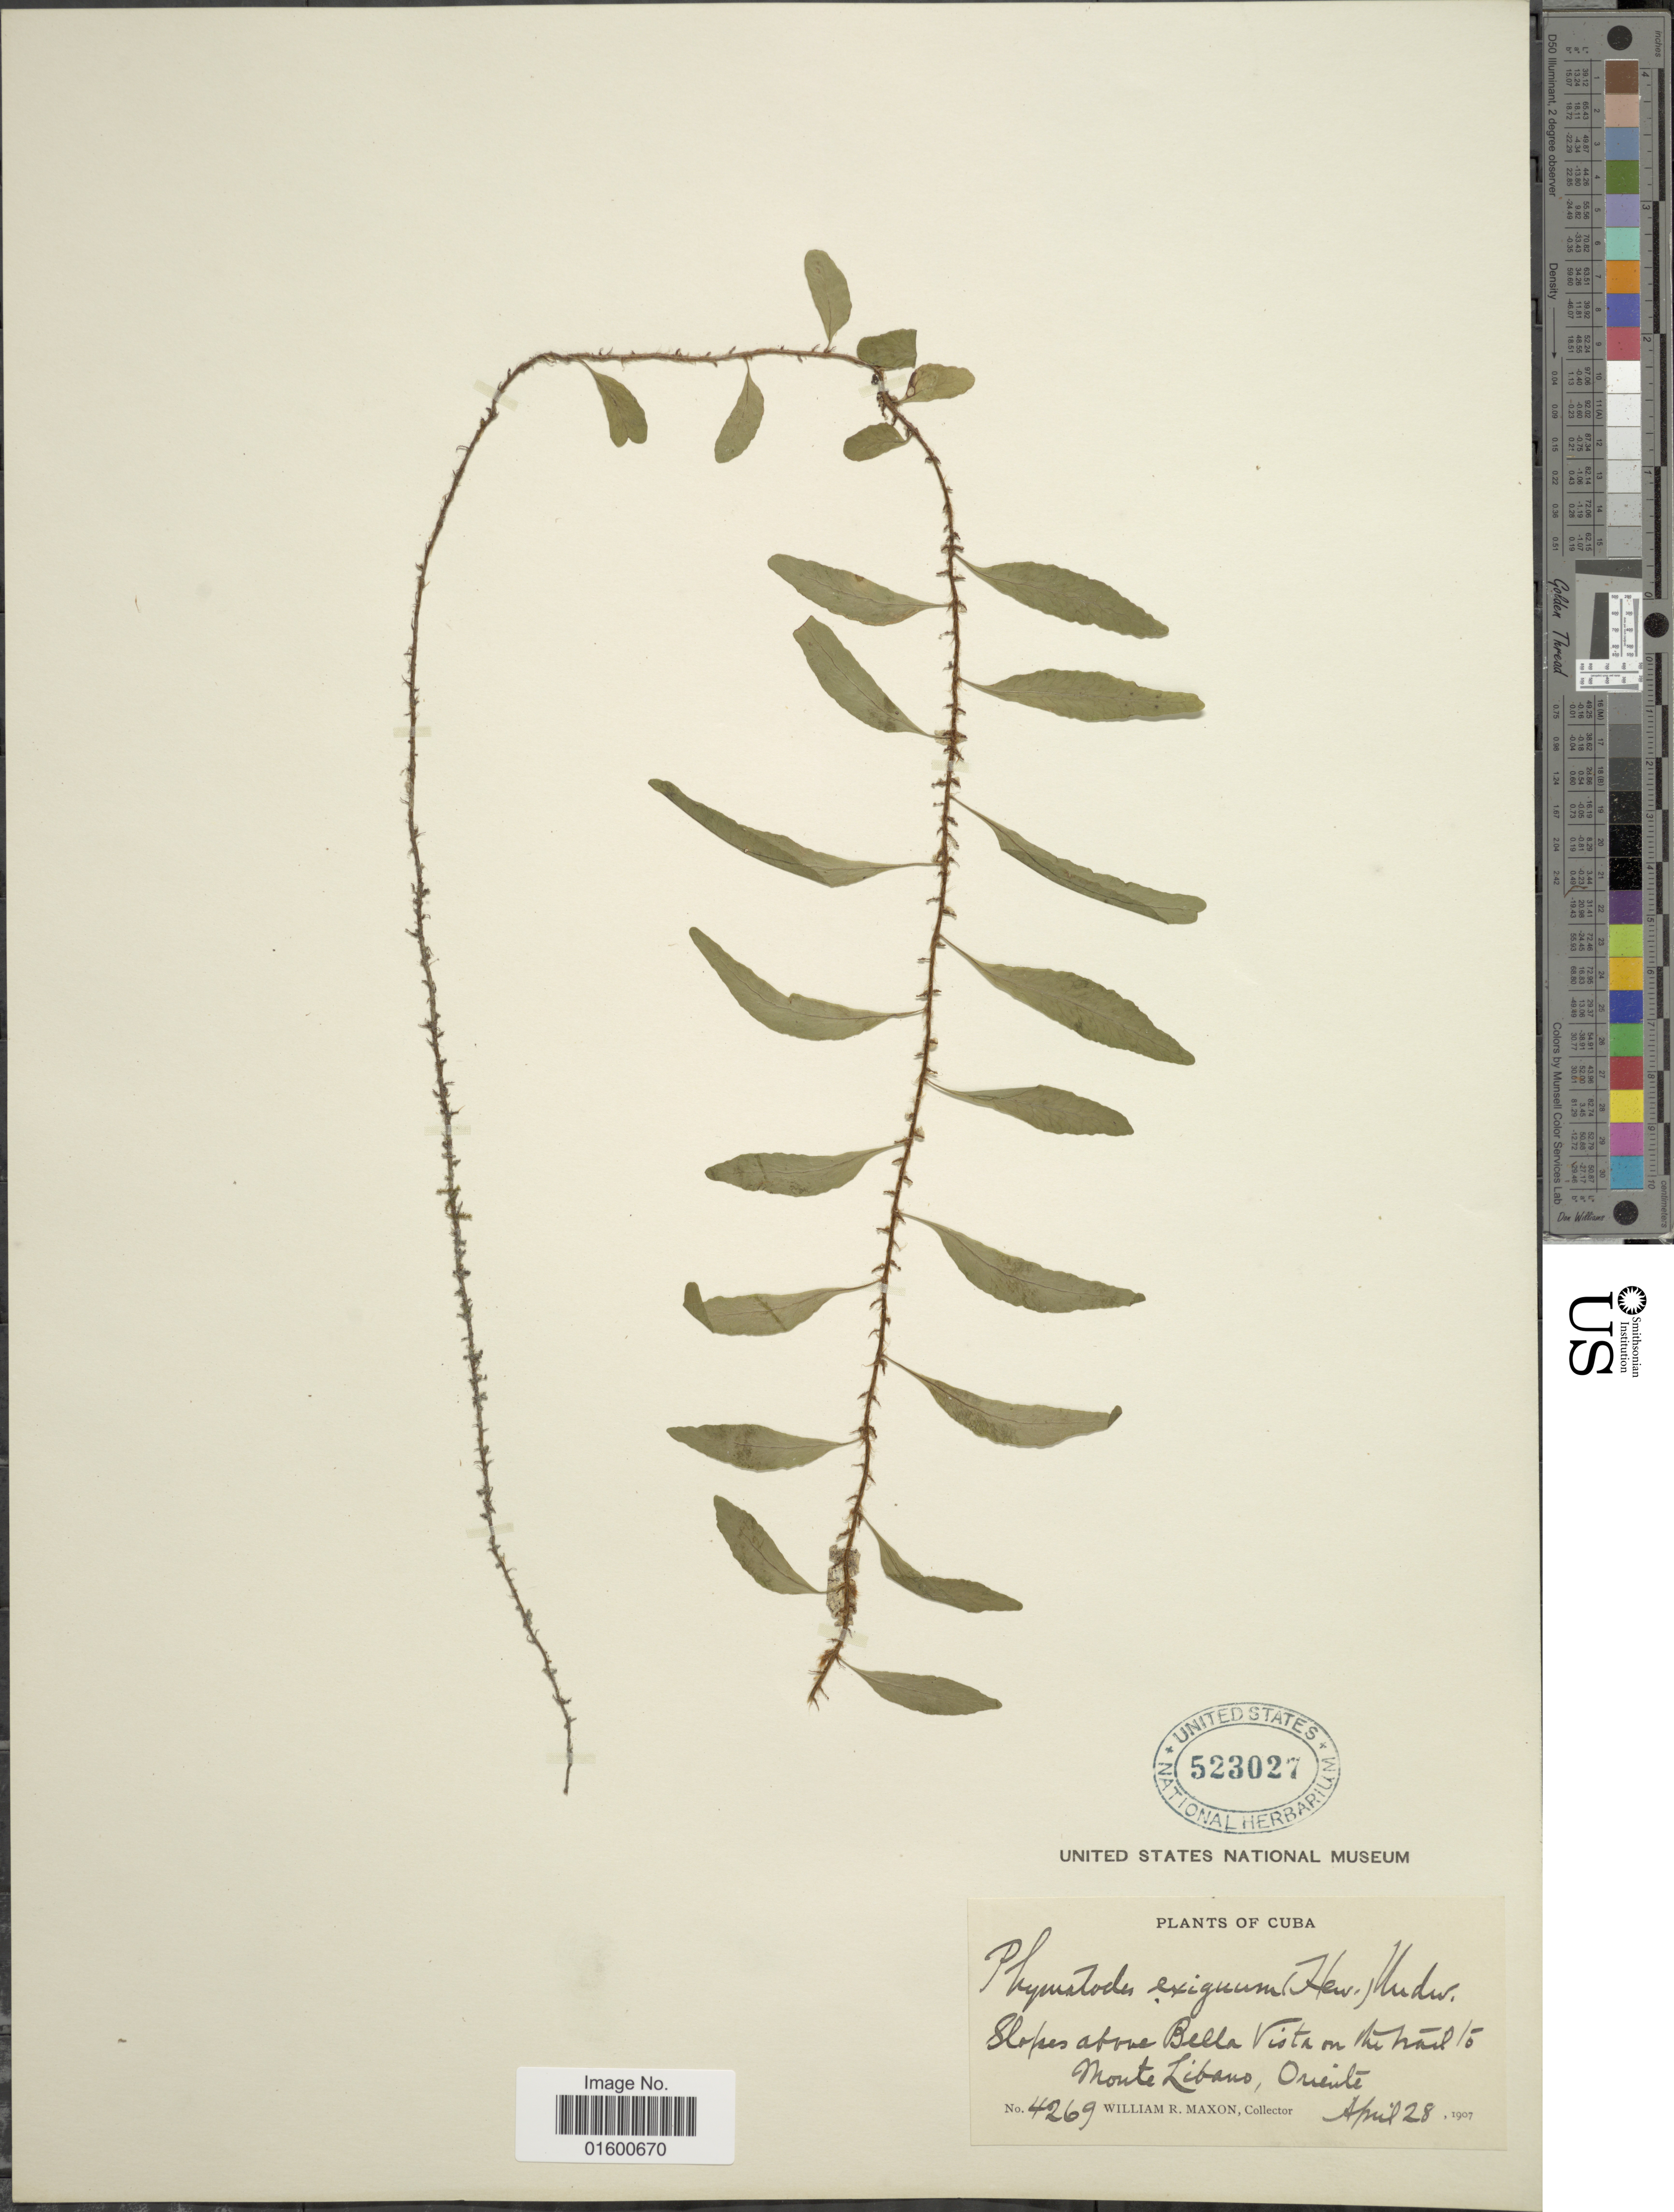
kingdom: Plantae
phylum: Tracheophyta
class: Polypodiopsida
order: Polypodiales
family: Polypodiaceae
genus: Microgramma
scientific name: Microgramma heterophylla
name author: (L.) Wherry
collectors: W. R. Maxon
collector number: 4269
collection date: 1907-04-28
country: Cuba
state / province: Oriente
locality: Slopes above Bella Vista on the trail to Monte Libano, Oriente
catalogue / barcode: US 523027